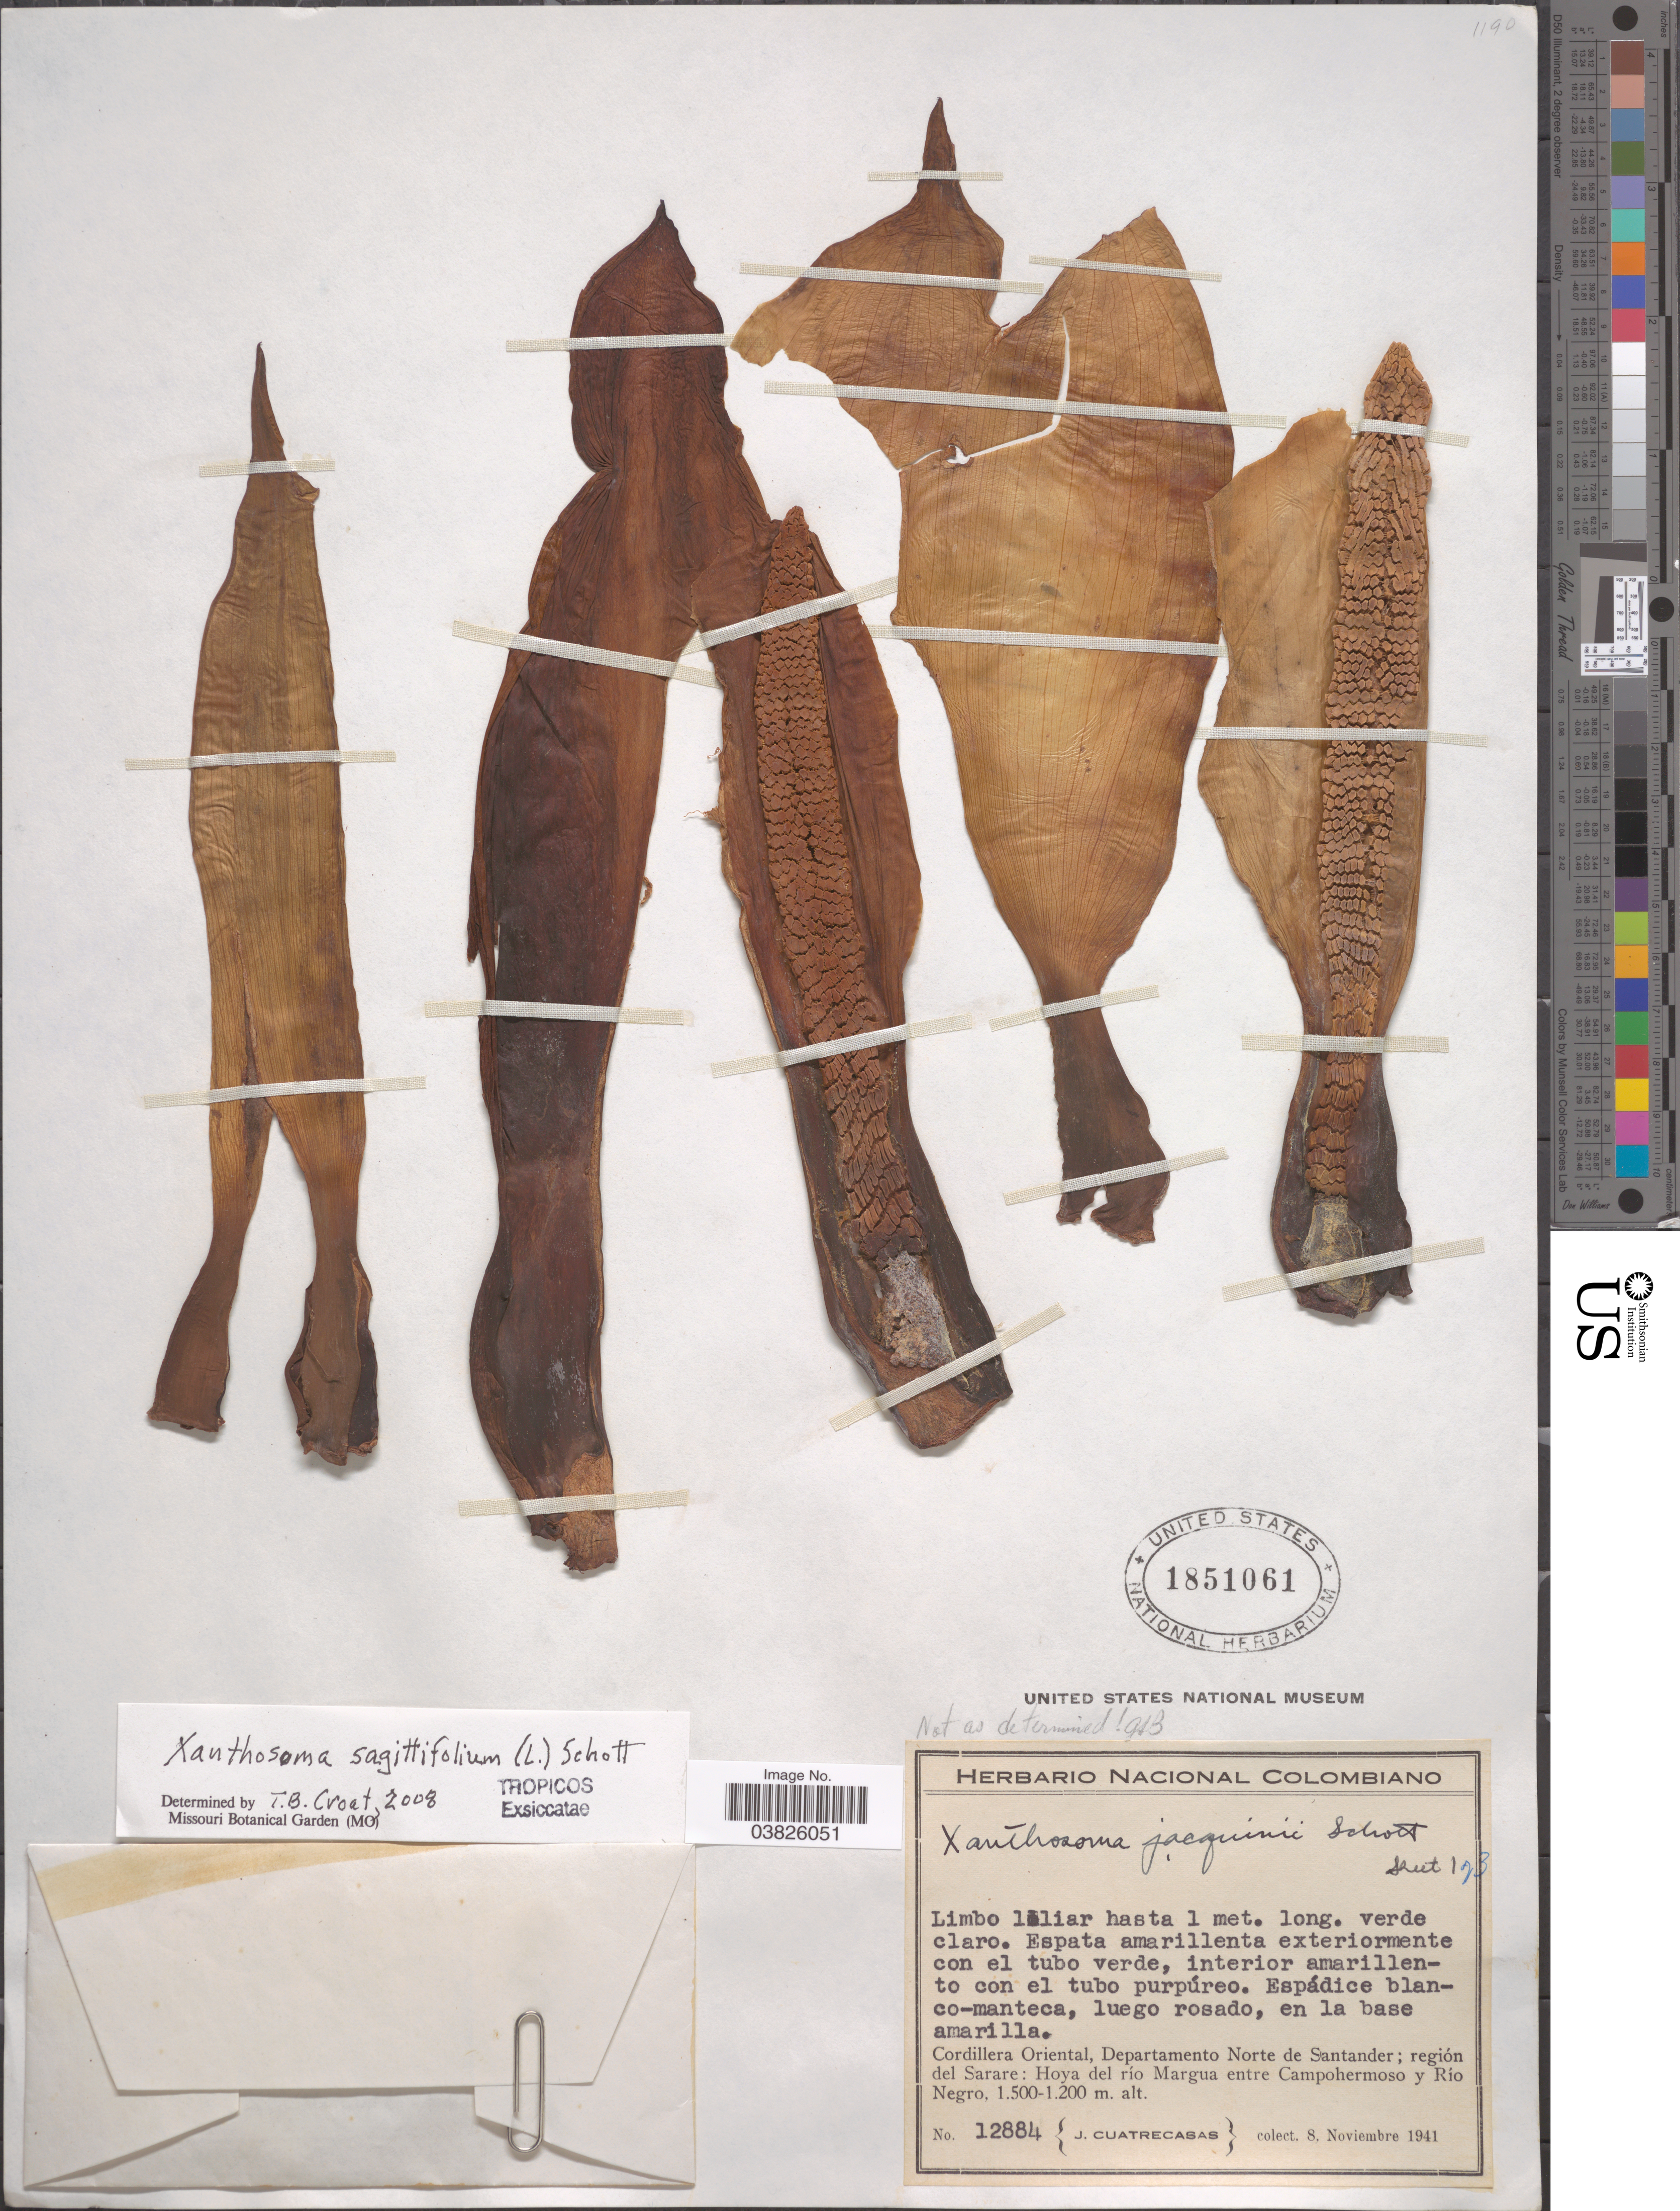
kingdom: Plantae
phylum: Tracheophyta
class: Liliopsida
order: Alismatales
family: Araceae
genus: Xanthosoma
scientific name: Xanthosoma sagittifolium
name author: (L.) Schott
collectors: J. Cuatrecasas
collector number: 12884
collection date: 1941-11-08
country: Colombia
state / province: Norte de Santander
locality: Cordillera Oriental, Departamento Norte de Santander; región del Sarare: Hoya del río Margua entre Campohermoso y Río Negro.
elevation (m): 1200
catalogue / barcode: US 1851061